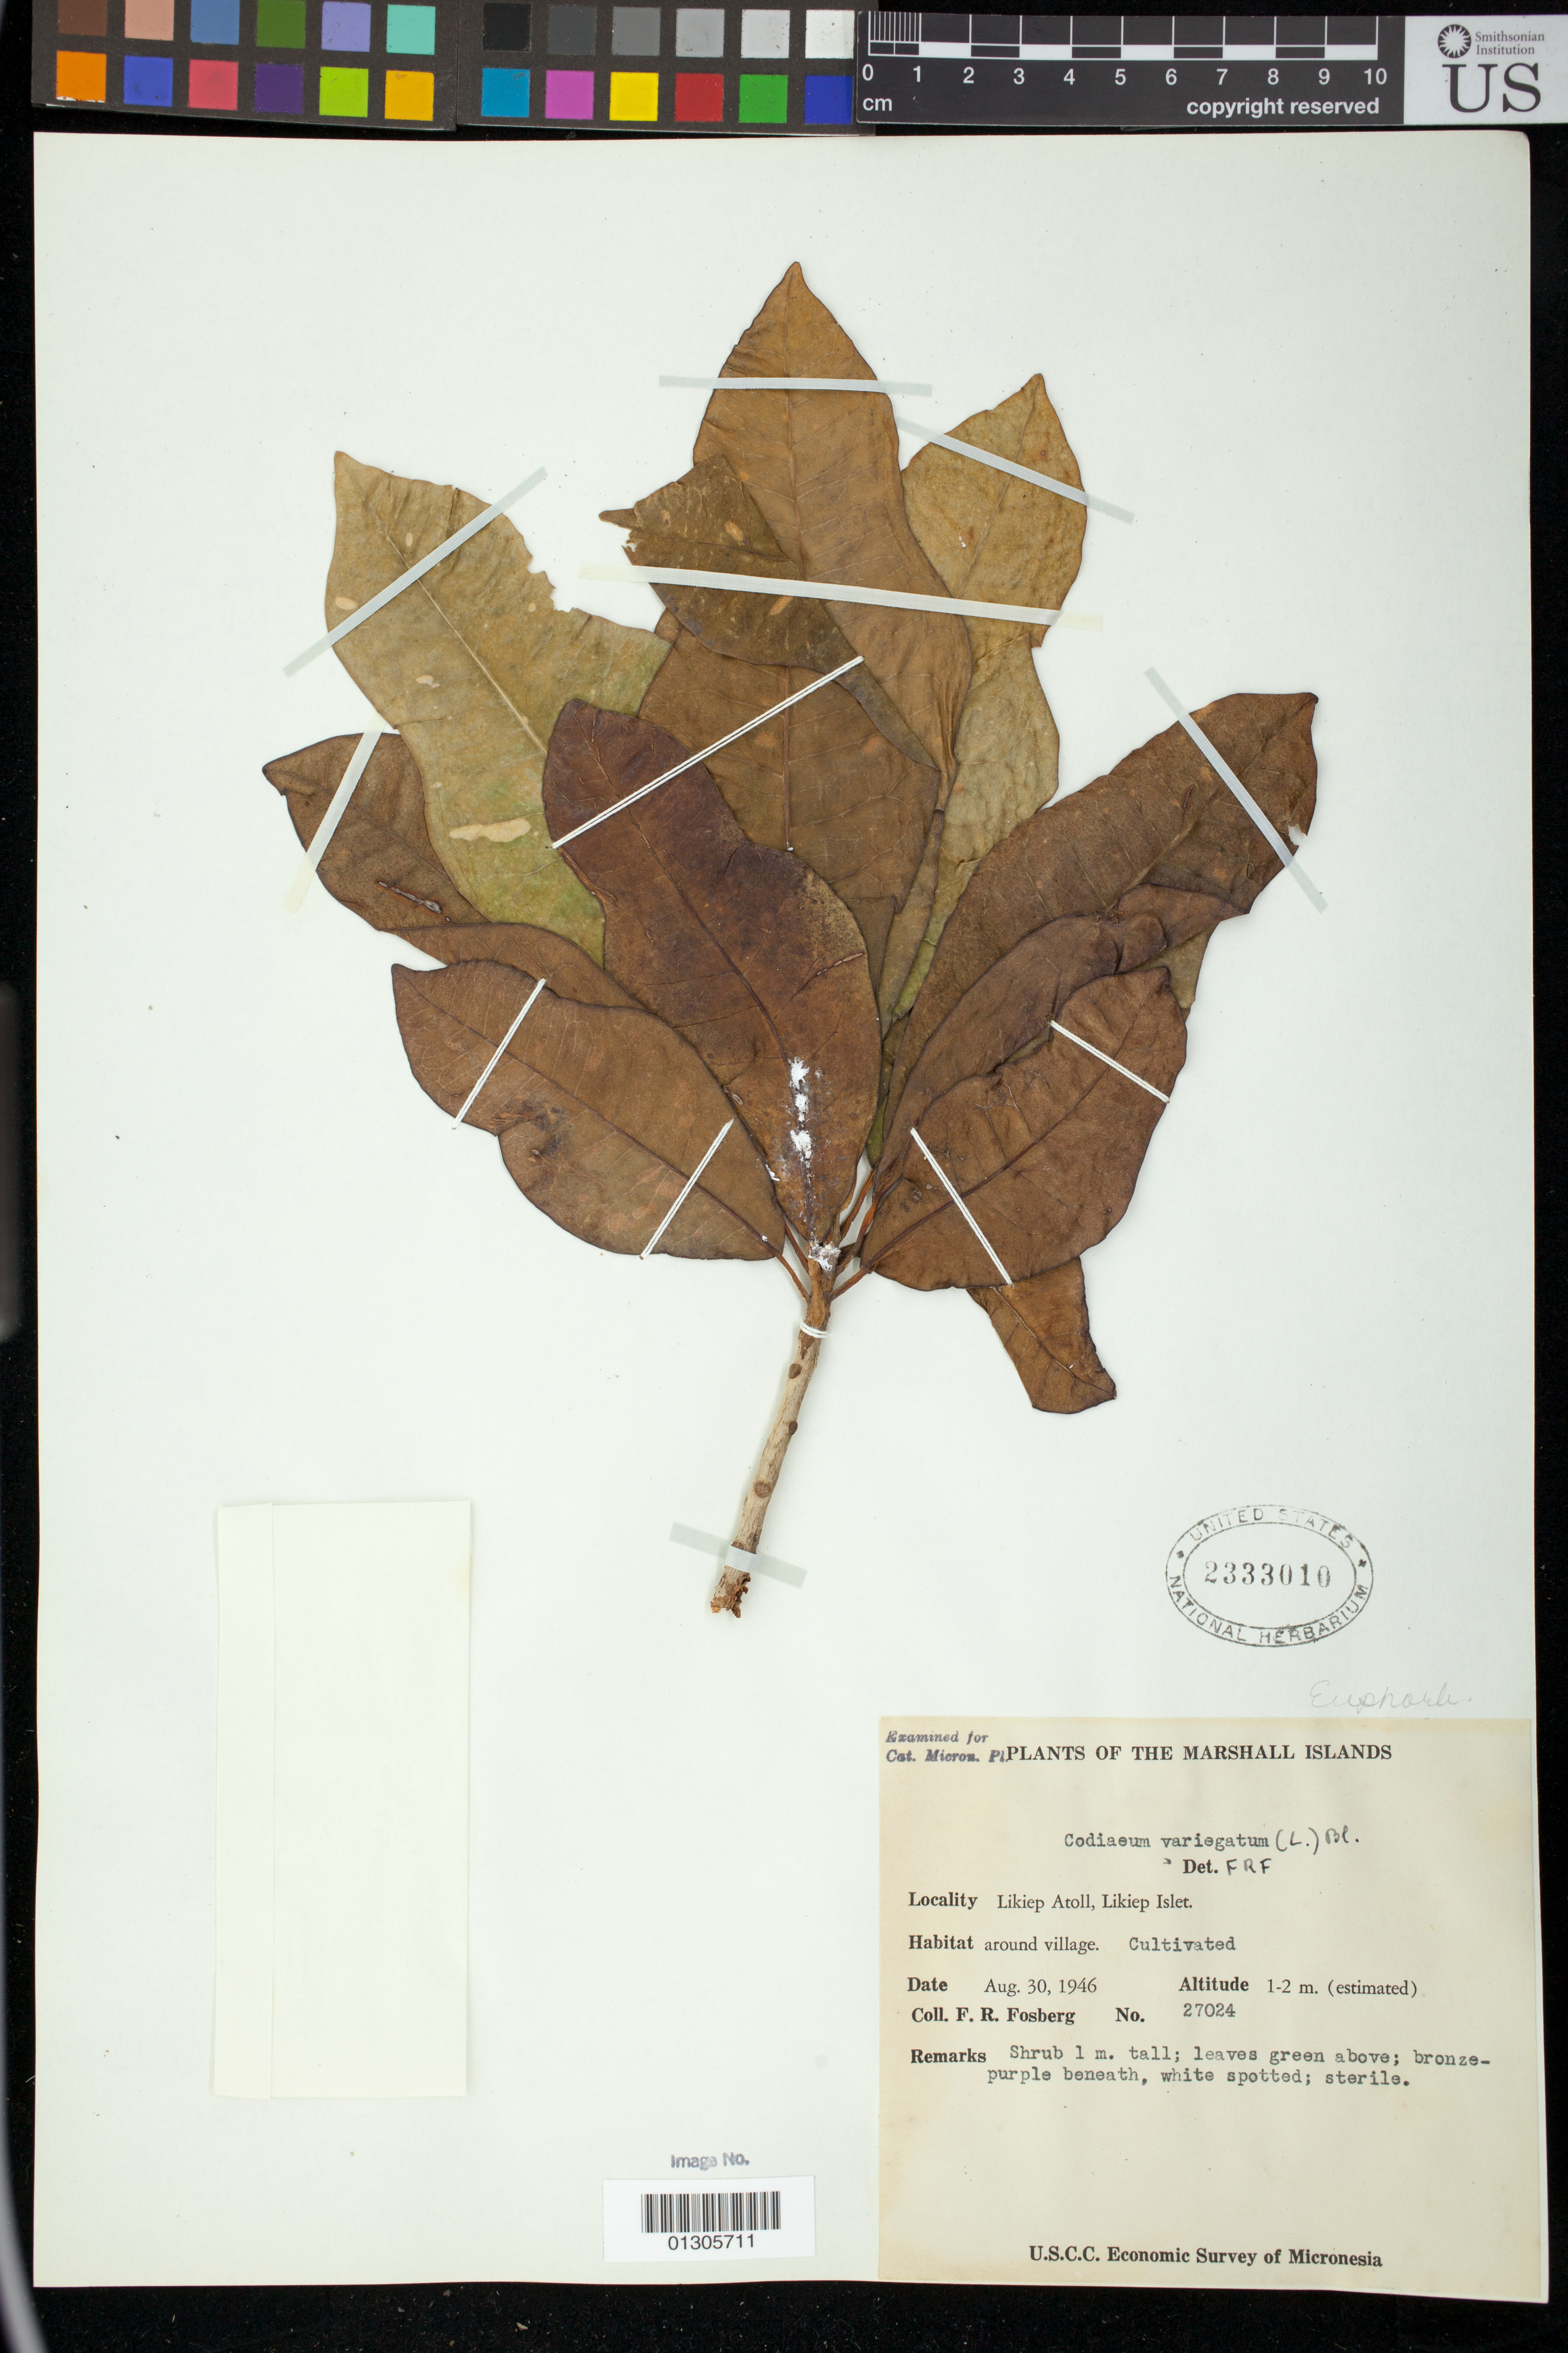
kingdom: Plantae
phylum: Tracheophyta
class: Magnoliopsida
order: Malpighiales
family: Euphorbiaceae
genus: Codiaeum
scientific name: Codiaeum variegatum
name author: (L.) Rumph. ex A. Juss.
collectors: F. R. Fosberg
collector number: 27024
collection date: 1946-08-30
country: Marshall Islands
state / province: Likiep Atoll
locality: Likiep Islet.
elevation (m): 1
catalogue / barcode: US 2333010